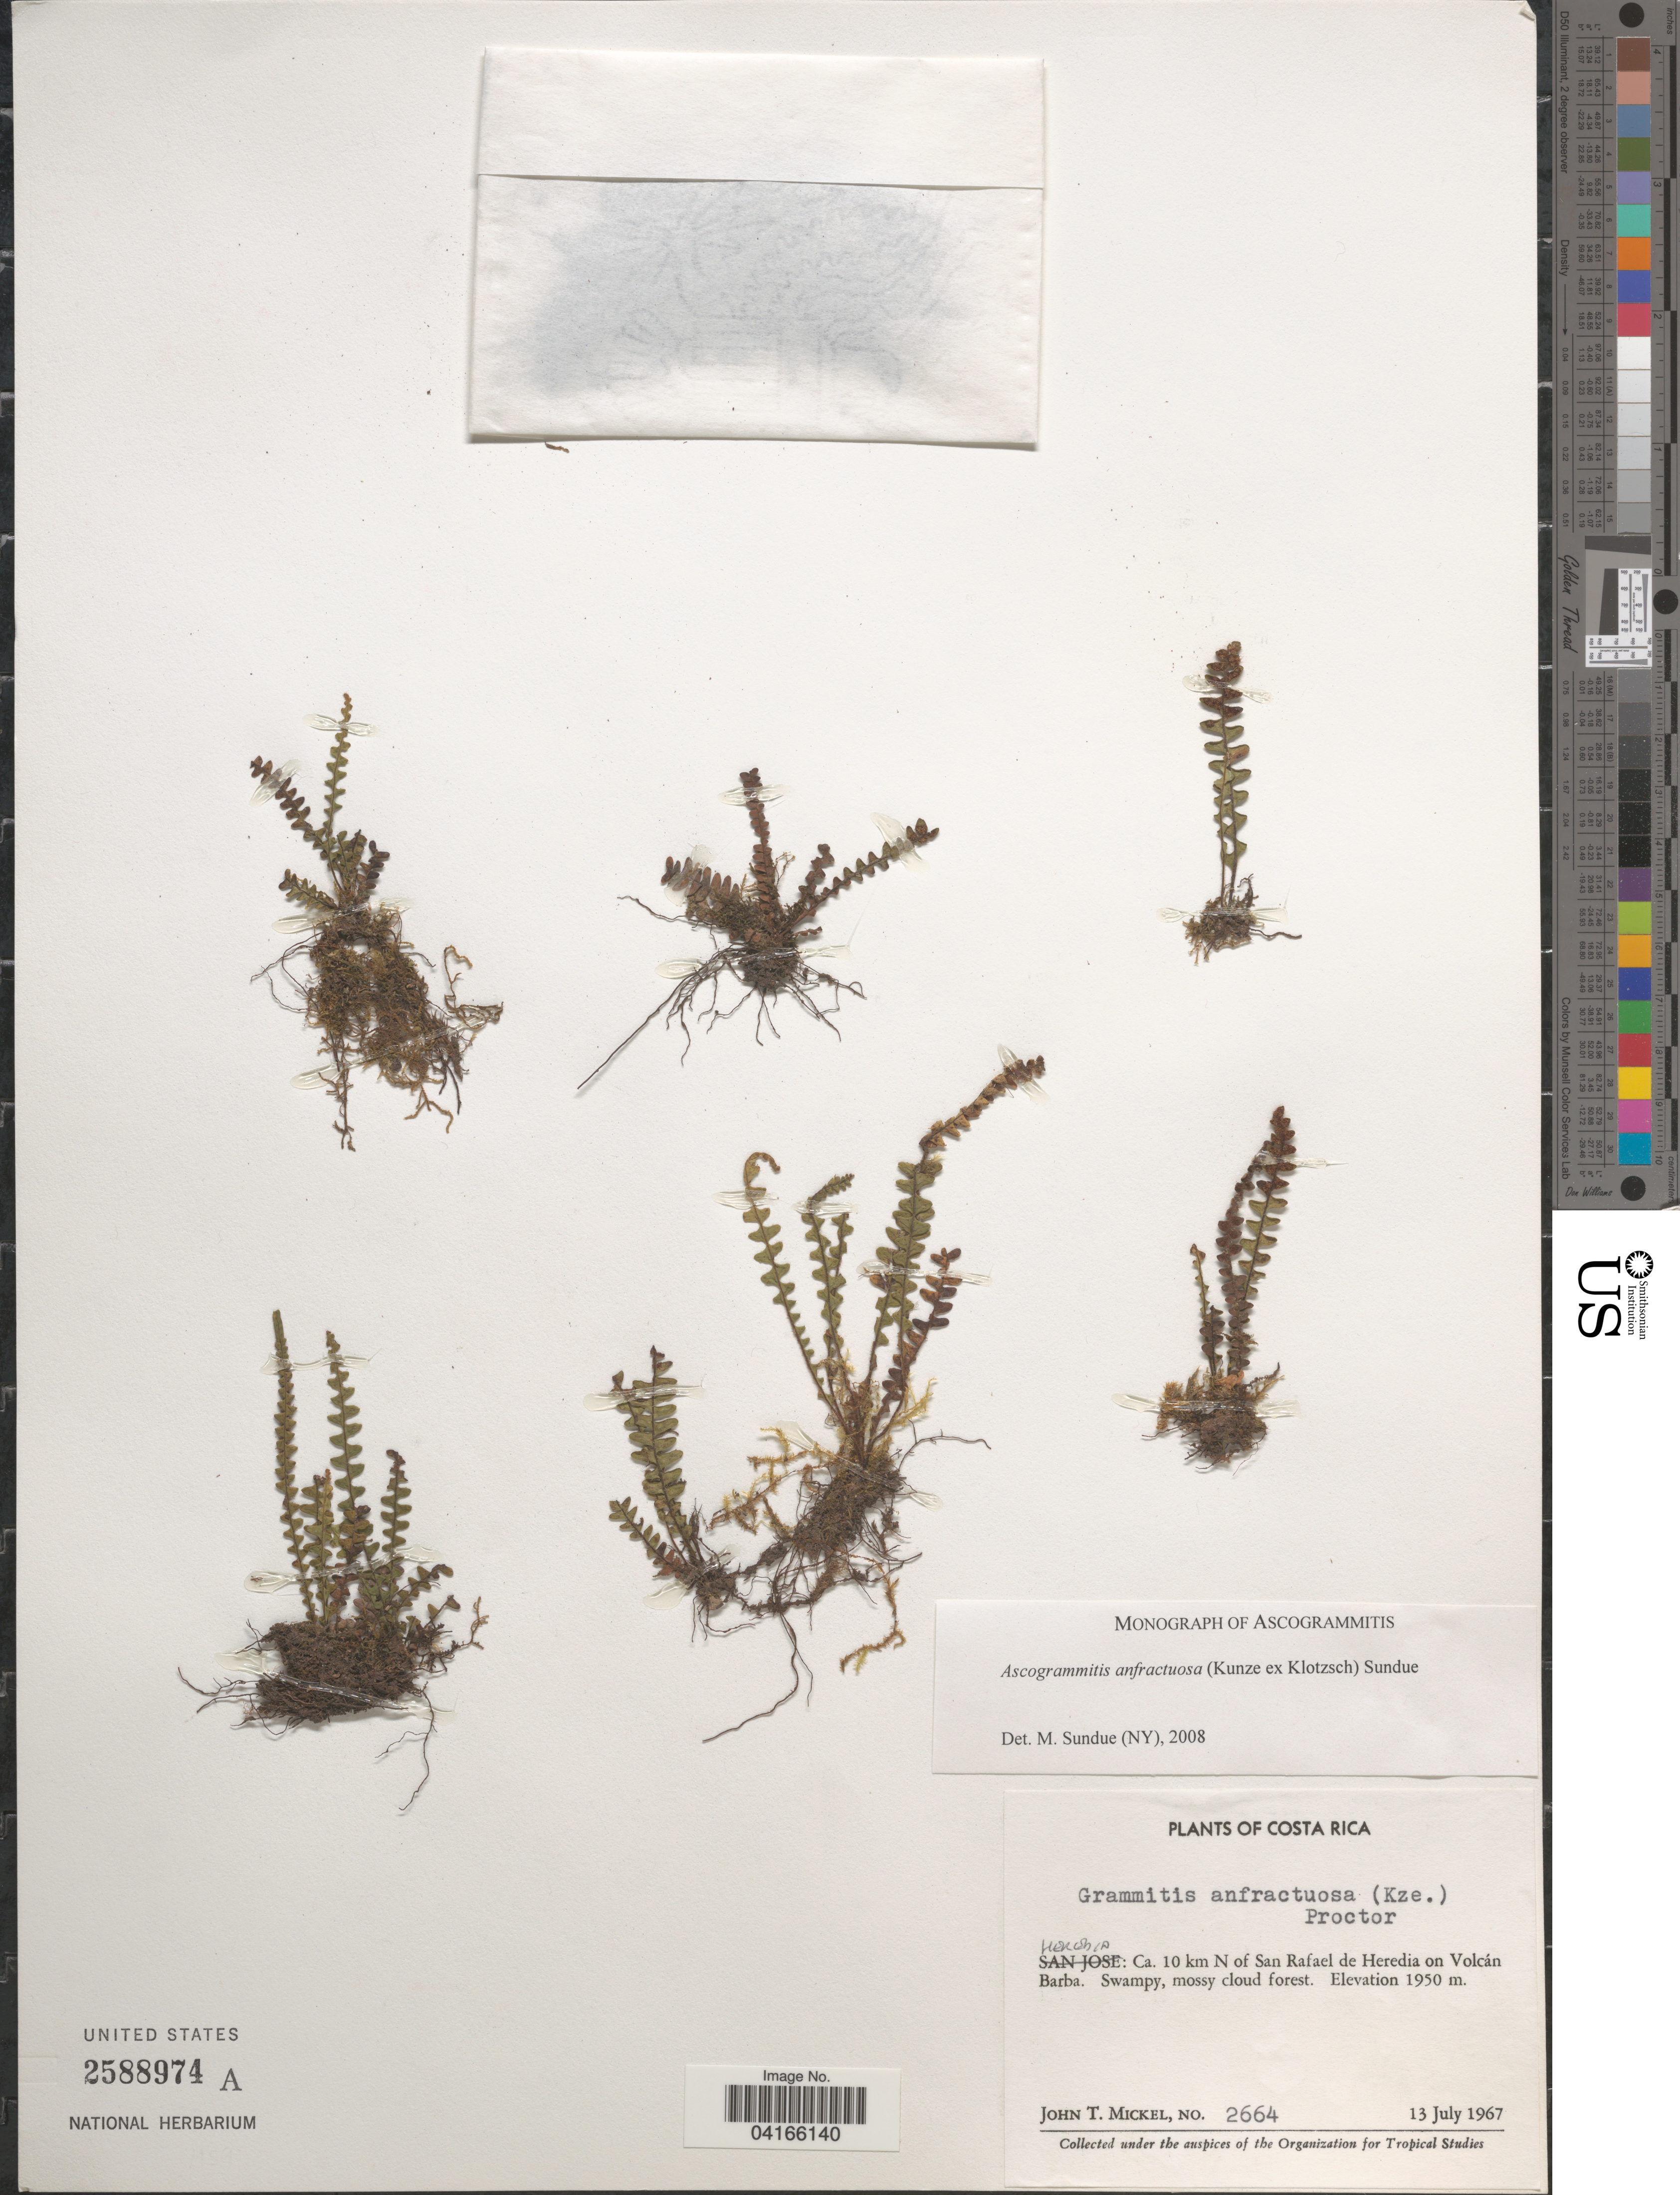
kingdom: Plantae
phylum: Tracheophyta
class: Polypodiopsida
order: Polypodiales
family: Polypodiaceae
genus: Ascogrammitis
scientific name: Ascogrammitis anfractuosa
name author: (Kunze ex Klotzsch) Sundue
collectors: J. T. Mickel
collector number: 2664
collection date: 1967-07-13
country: Costa Rica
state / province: Heredia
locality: Ca. 10 km N of San Rafael de Heredia on Volcán Barba.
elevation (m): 1950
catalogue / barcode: US 2588974A